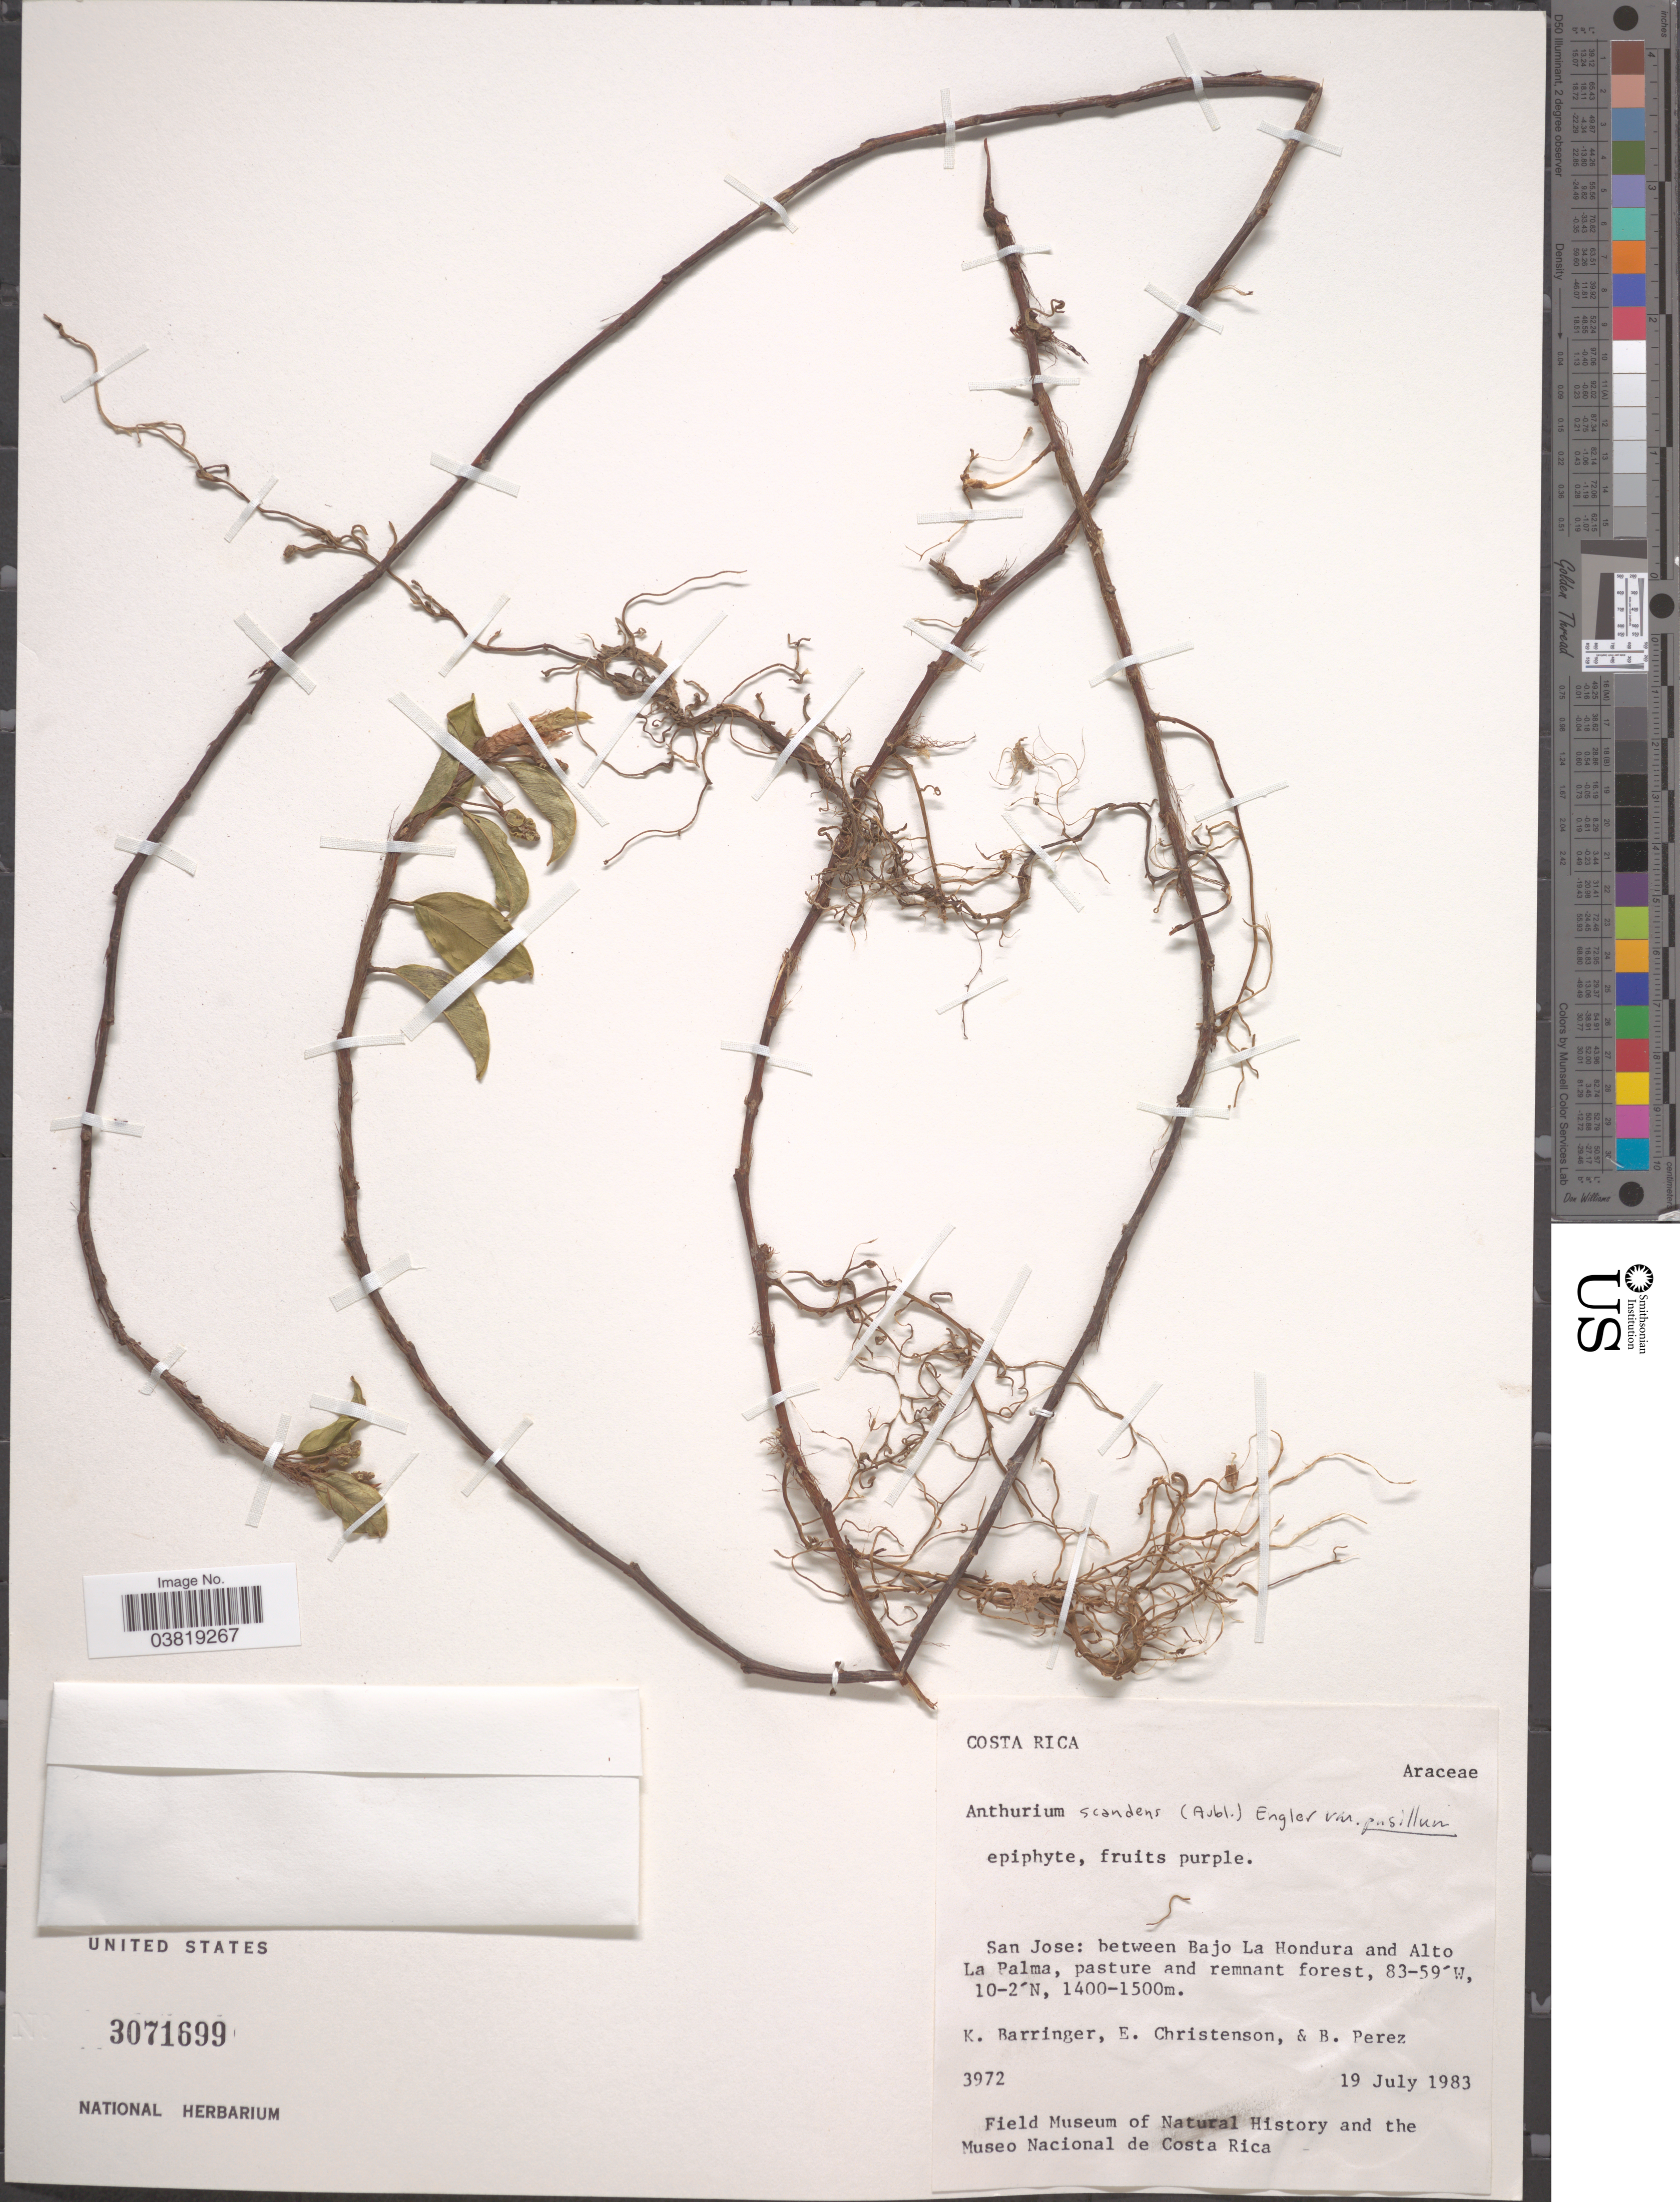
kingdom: Plantae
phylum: Tracheophyta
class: Liliopsida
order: Alismatales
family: Araceae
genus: Anthurium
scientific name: Anthurium scandens subsp. pusillum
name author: Sheffer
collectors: K. Barringer, E. Christenson & B. Perez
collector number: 3972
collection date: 1983-07-19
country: Costa Rica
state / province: San José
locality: Between Bajo La Hondura and Alto La Palma.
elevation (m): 1400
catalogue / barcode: US 3071699